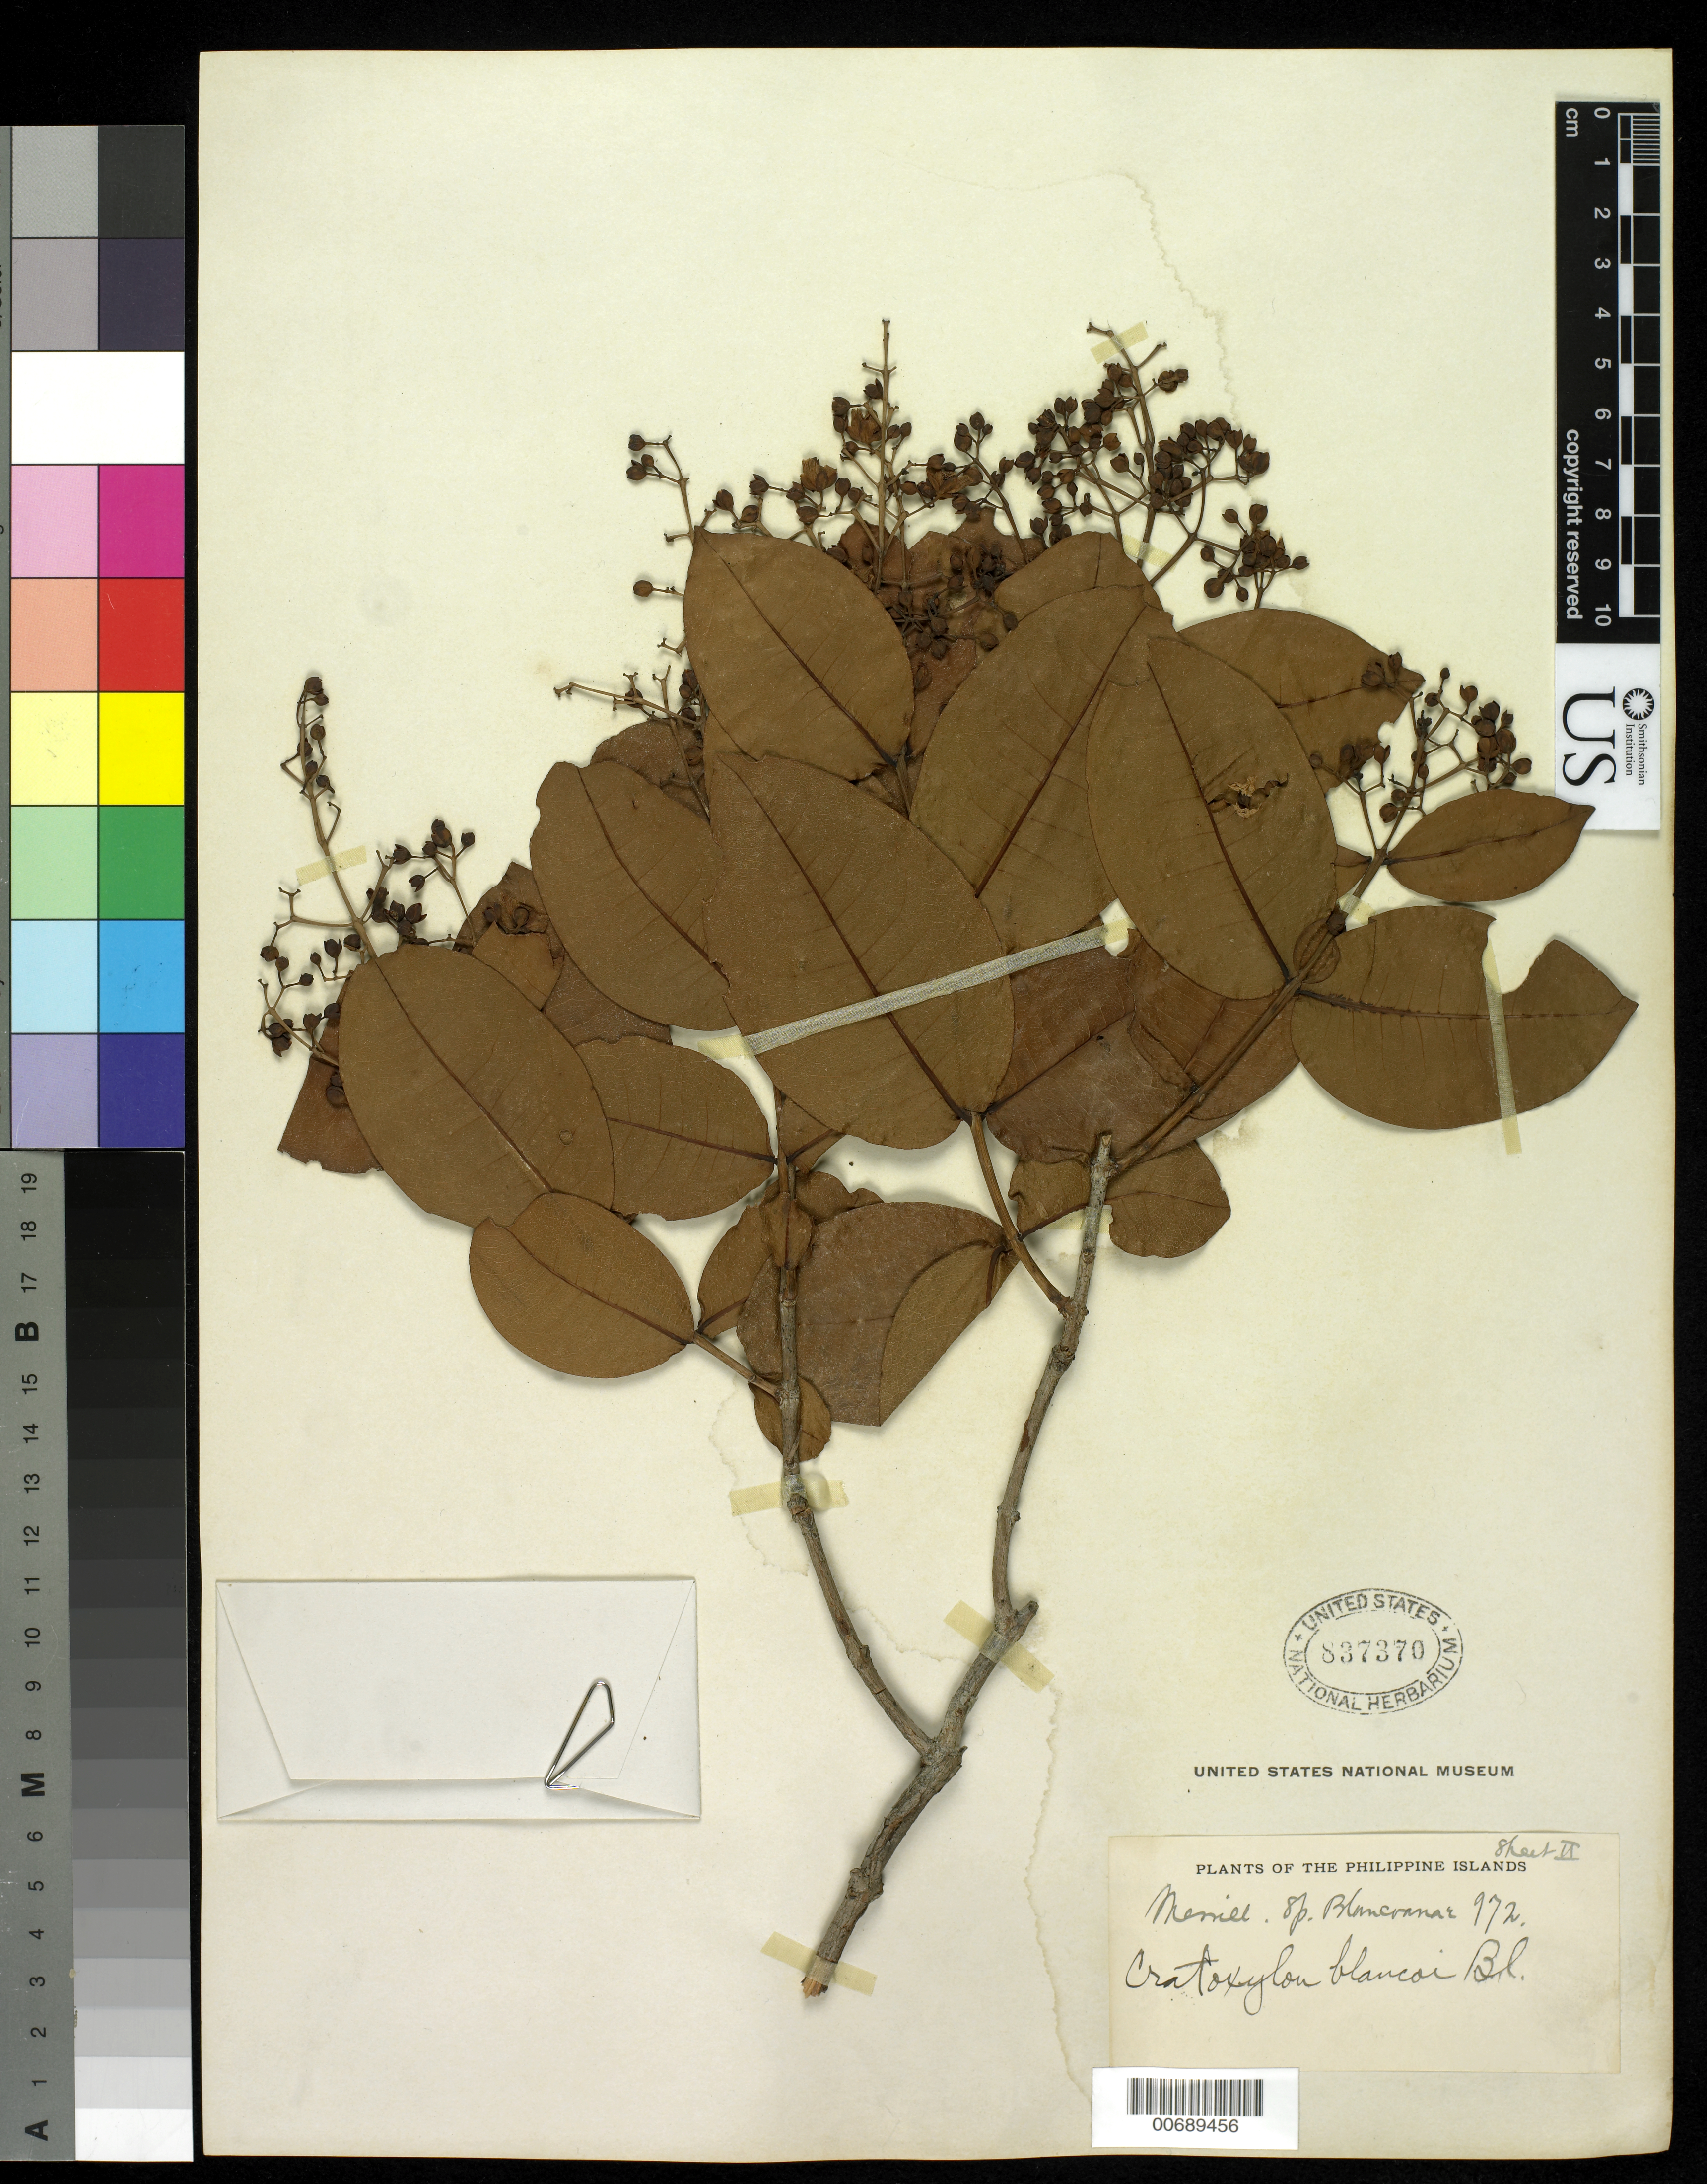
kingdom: Plantae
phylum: Tracheophyta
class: Magnoliopsida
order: Malpighiales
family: Hypericaceae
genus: Cratoxylum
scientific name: Cratoxylum blancoi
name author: Blume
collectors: E. D. Merrill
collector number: Sp. Blancoan. 0972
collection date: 1915-03/1915-06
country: Philippines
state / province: National Capital Region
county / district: Manila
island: Luzon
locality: Antipolo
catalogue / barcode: US 837370